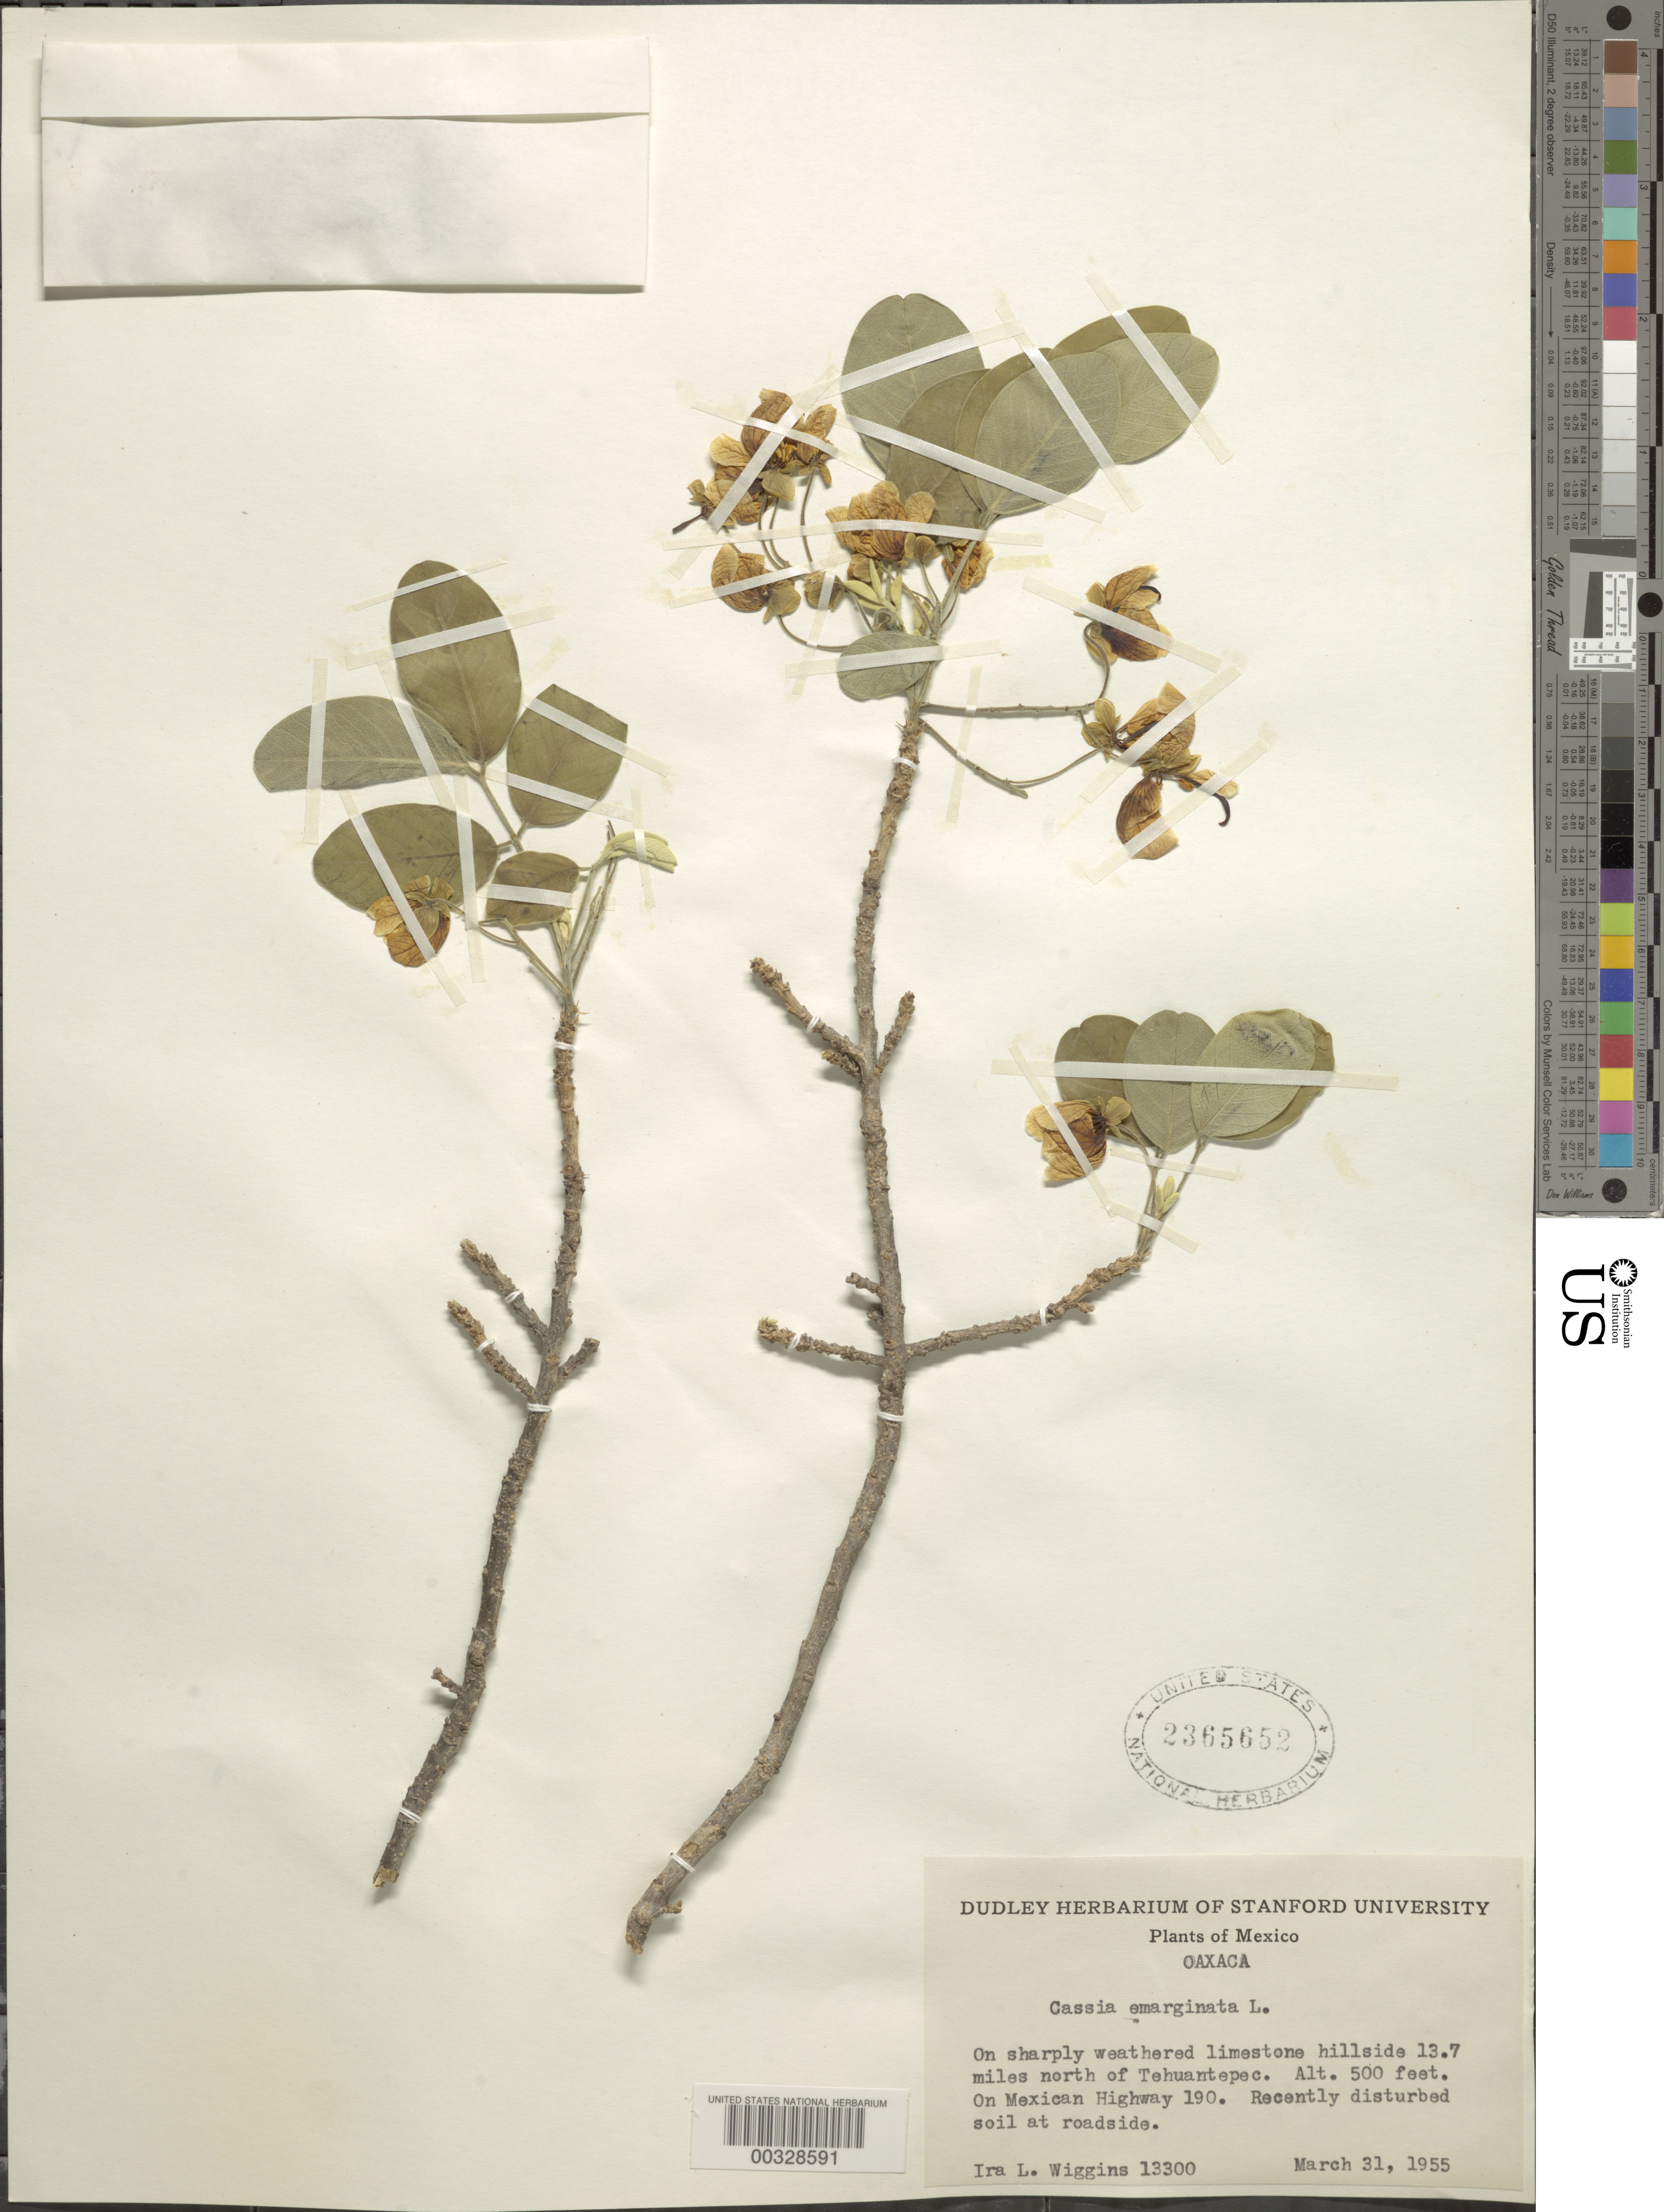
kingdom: Plantae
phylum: Tracheophyta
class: Magnoliopsida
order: Fabales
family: Fabaceae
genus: Senna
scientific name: Senna emarginata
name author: L.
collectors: I. L. Wiggins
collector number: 13300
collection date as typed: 31 Mar 1955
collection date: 1955-03-31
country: Mexico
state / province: Oaxaca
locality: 13.7 km N of Tehuantepec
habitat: Sharply weathered limestone hillside; recently disturbed soil at roadside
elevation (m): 152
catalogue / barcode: US 2365652